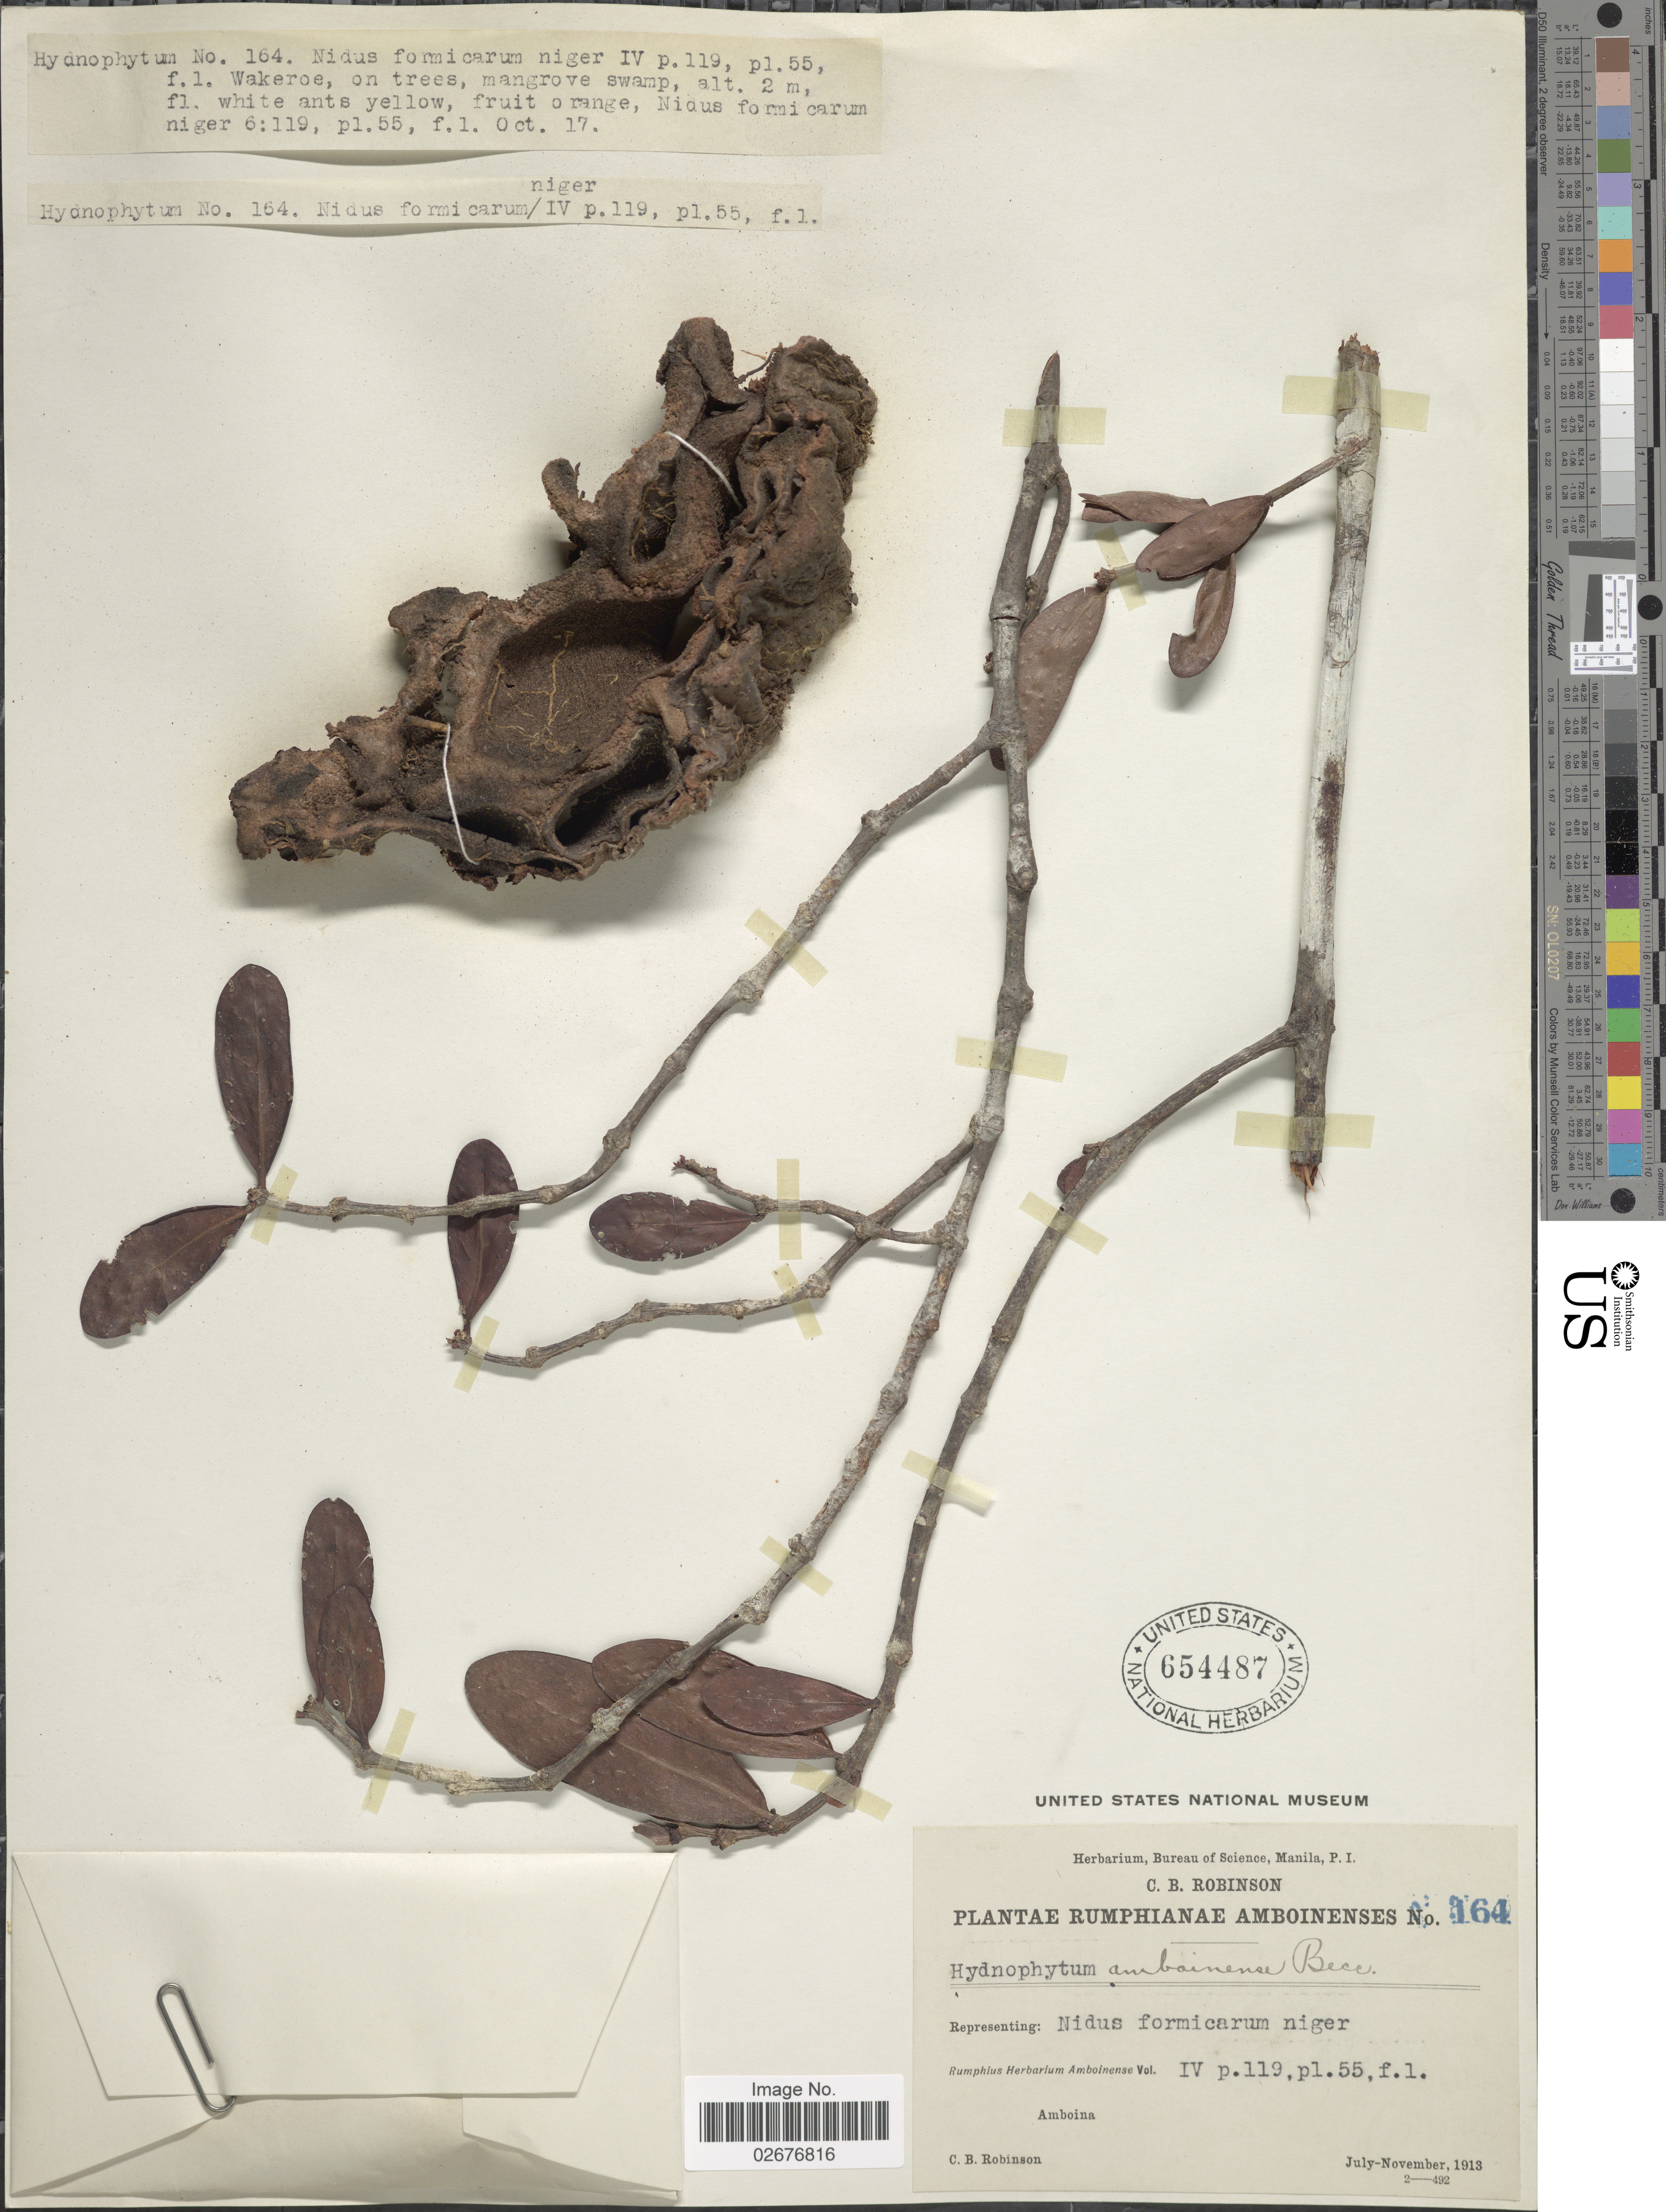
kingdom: Plantae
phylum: Tracheophyta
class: Magnoliopsida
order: Gentianales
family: Rubiaceae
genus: Hydnophytum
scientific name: Hydnophytum amboinense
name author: Becc.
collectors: C. Brobinson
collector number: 164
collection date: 1913-10-17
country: Indonesia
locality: Rumphianae Amboinenses, Amboina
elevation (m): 2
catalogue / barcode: US 654487